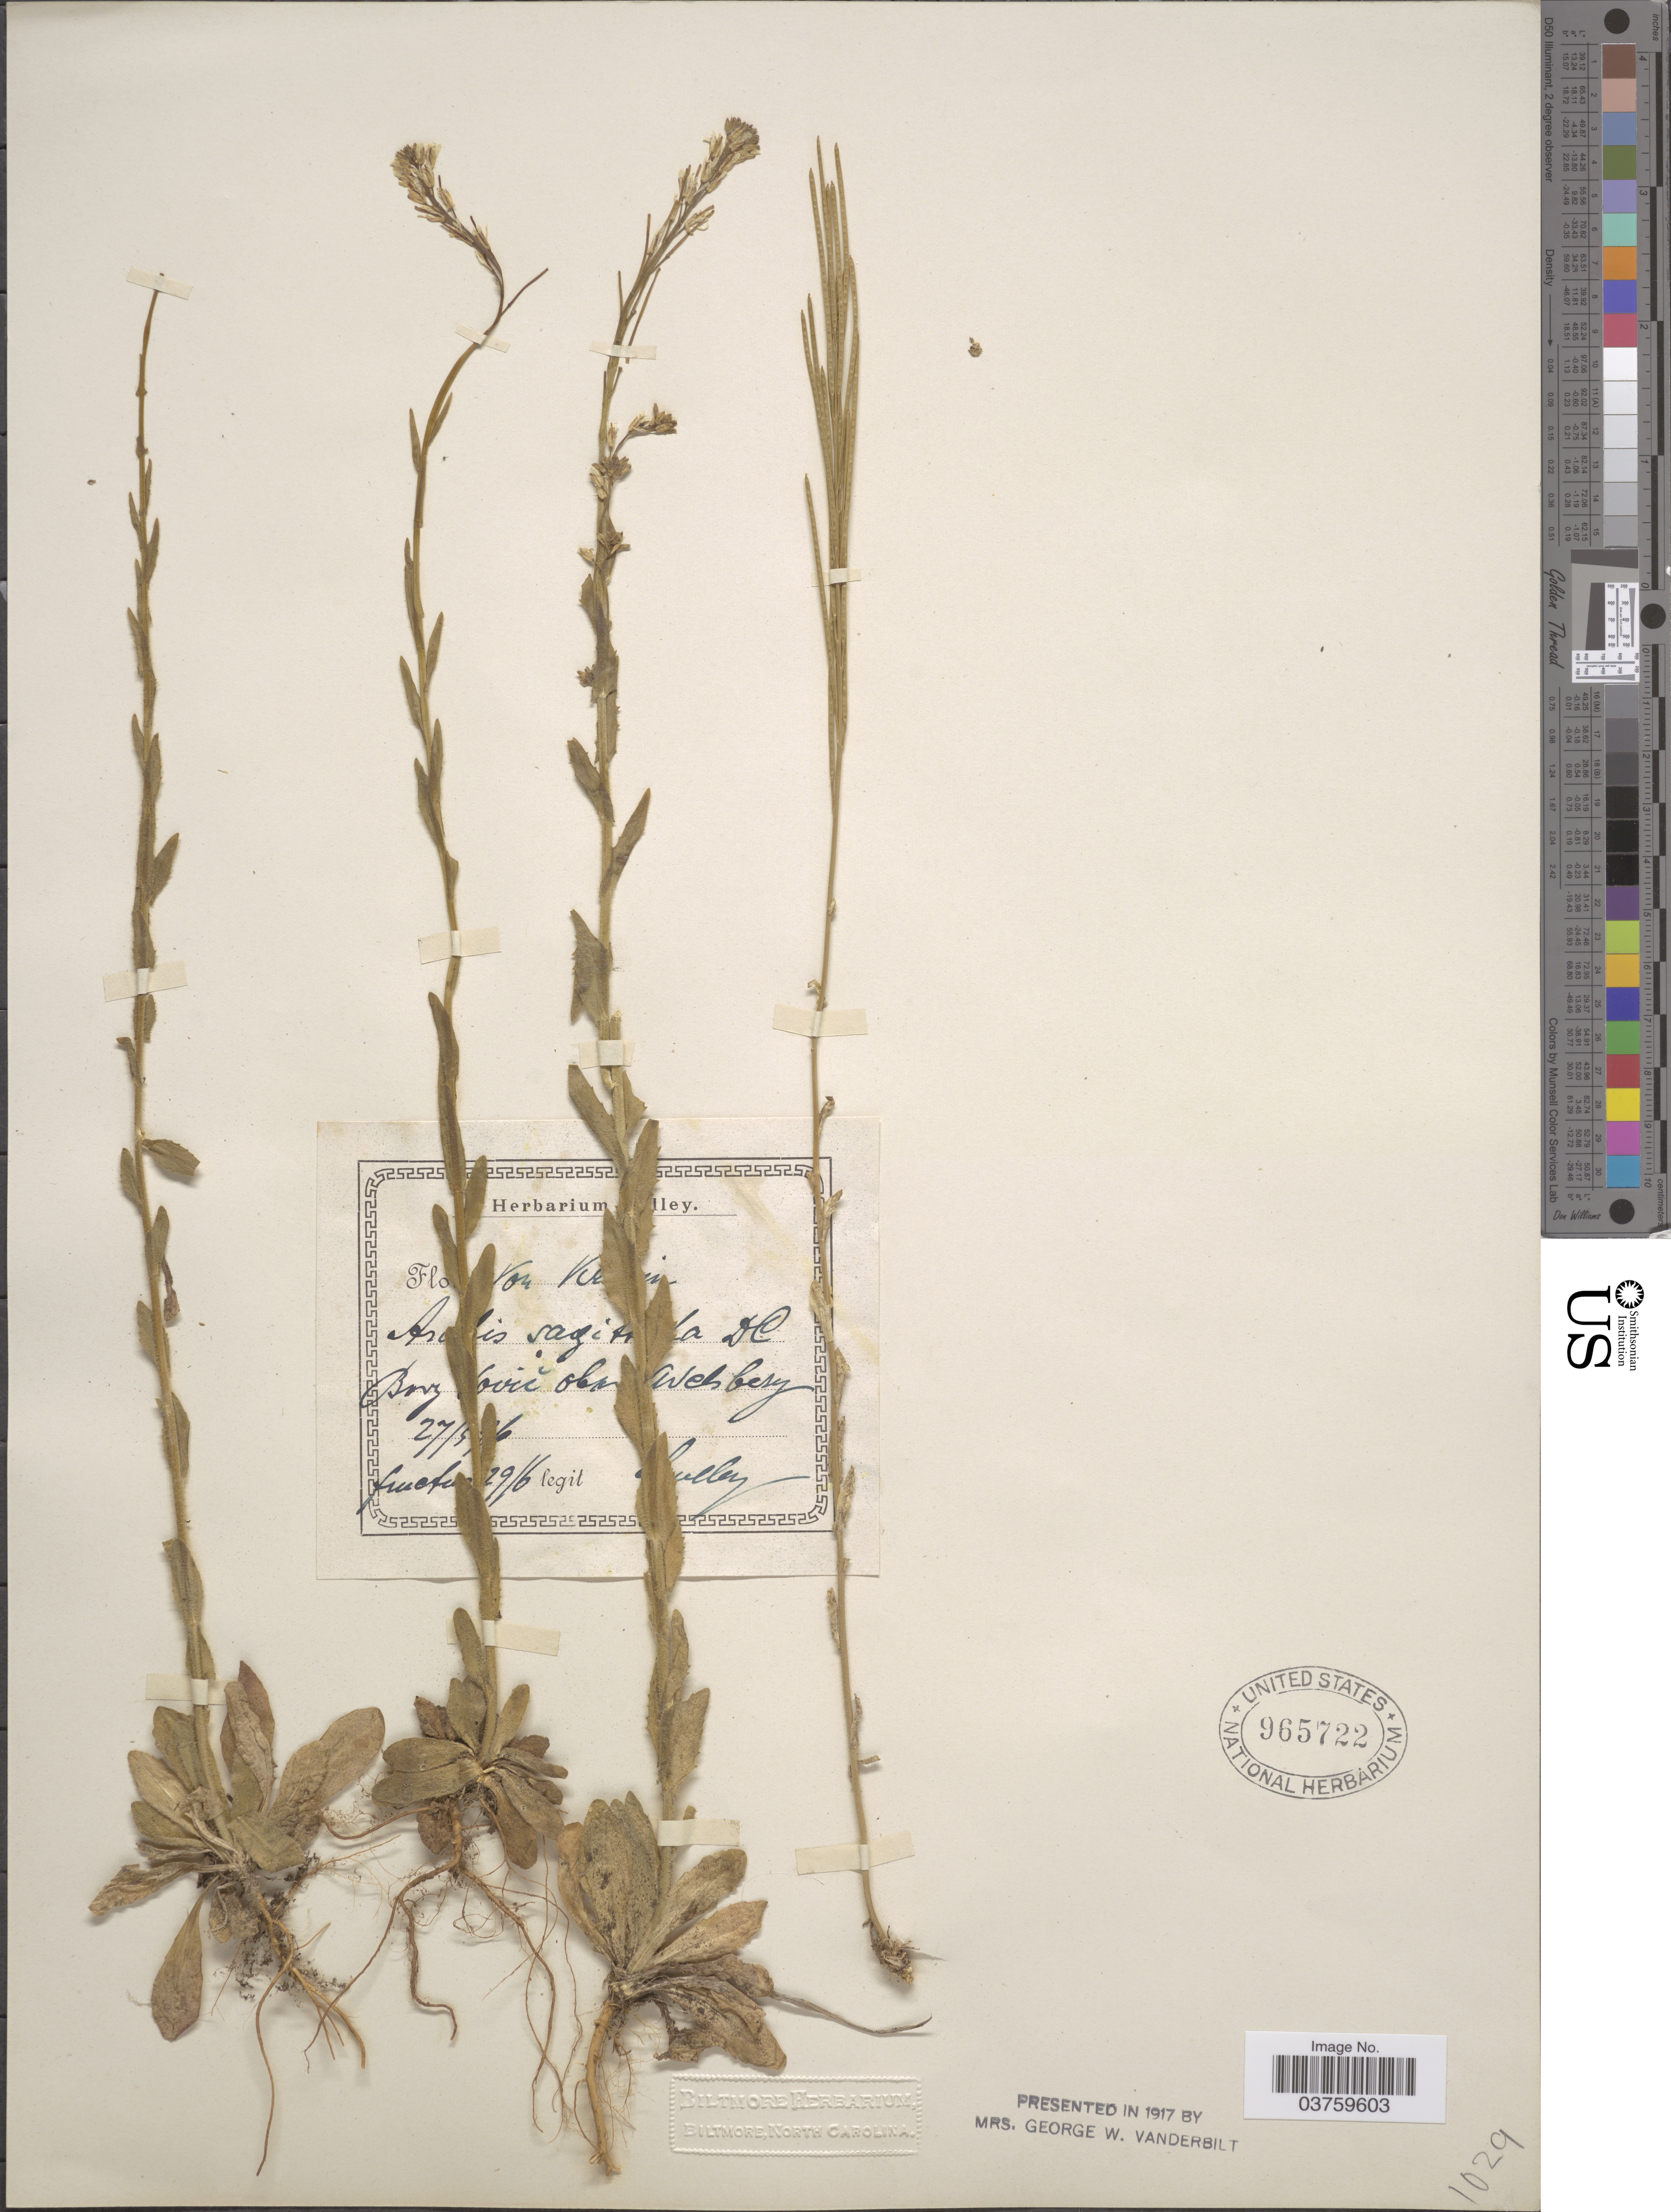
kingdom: Plantae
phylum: Tracheophyta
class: Magnoliopsida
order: Brassicales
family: Brassicaceae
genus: Arabis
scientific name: Arabis sagittata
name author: (Bertol.) DC.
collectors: Mulley Herbarium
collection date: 1896-05-27/1896-06-26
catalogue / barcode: US 965722